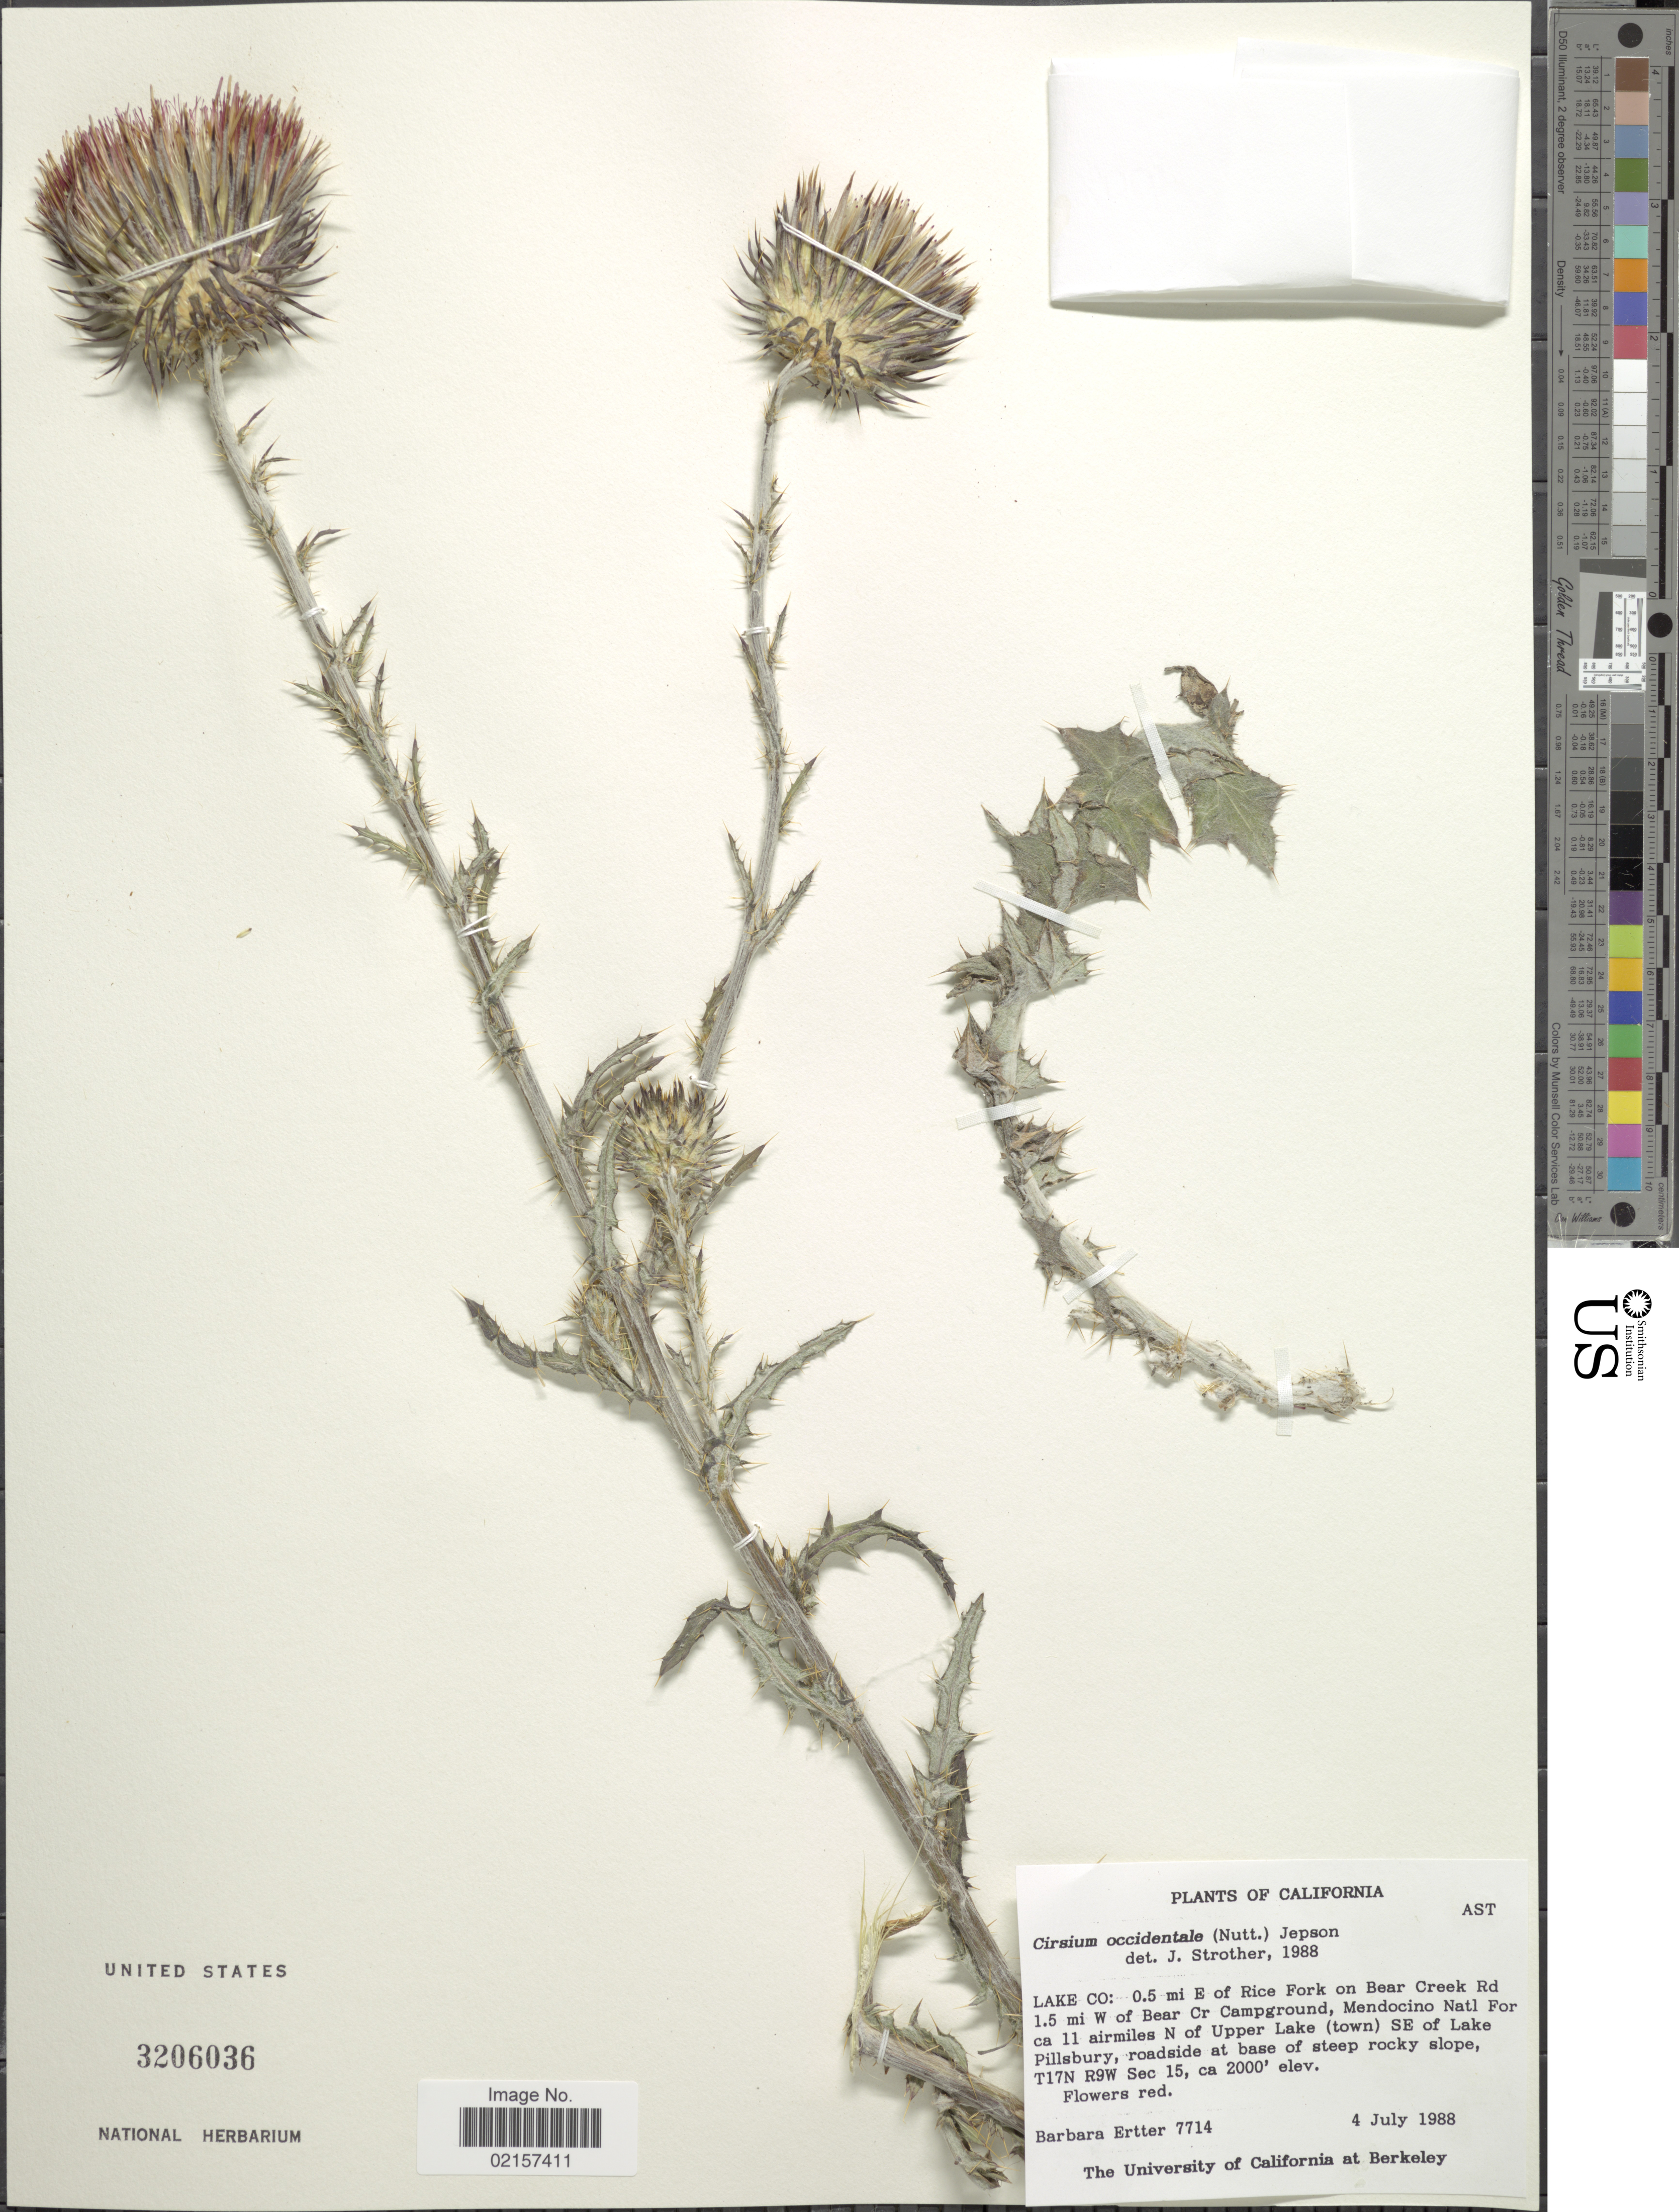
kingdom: Plantae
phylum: Tracheophyta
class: Magnoliopsida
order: Asterales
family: Asteraceae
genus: Cirsium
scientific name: Cirsium occidentale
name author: (Nutt.) Jeps.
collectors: B. Ertter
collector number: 7714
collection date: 1988-07-04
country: United States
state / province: California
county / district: Mendocino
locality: Lake Co: 0.5 mi E of Rice Fork on Bear Creek Rd 1.5 mi W of Bear Cr Campground, Mendocino Natl For ca 11 airmiles N of Upper Lake (town) SE of Lake Pillsbury, roadside at base of steep rocky slope, T17N R9W Sec 15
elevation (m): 610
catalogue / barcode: US 3206036